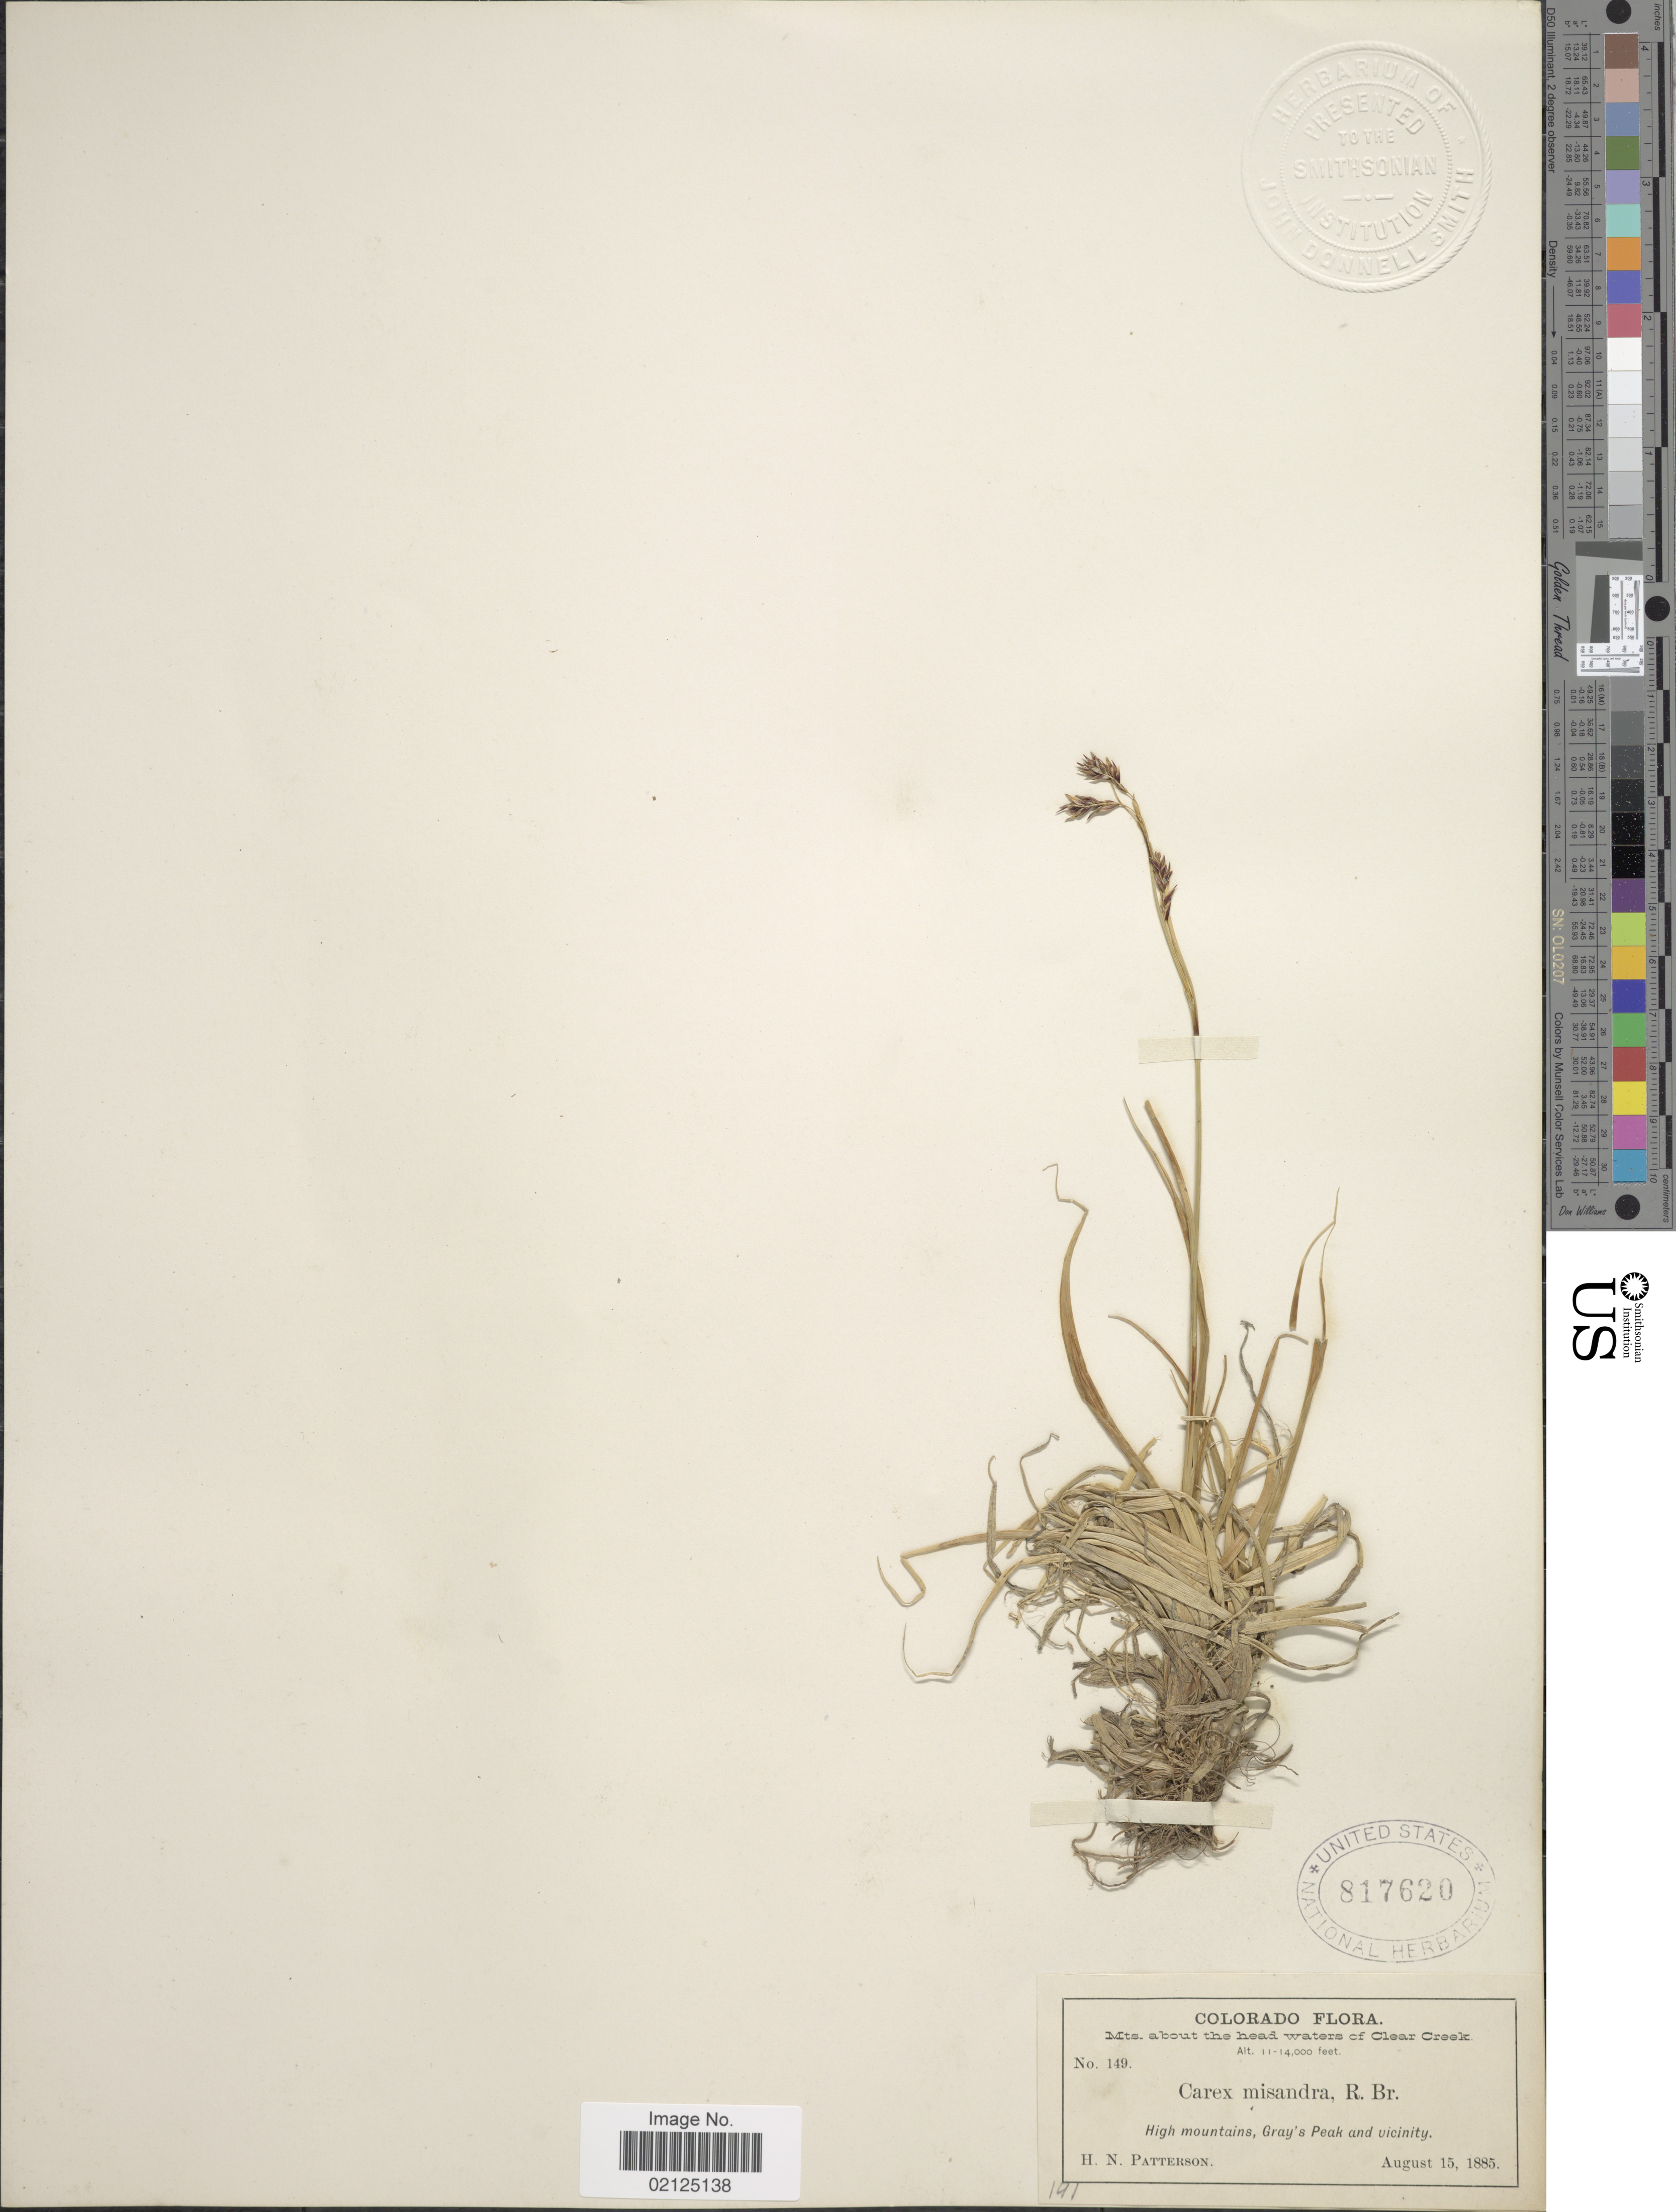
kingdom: Plantae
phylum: Tracheophyta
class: Liliopsida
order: Poales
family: Cyperaceae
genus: Carex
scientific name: Carex fuliginosa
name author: Schkuhr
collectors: H. N. Patterson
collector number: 149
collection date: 1885-08-15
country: United States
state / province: Colorado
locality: Mts about the head waters of Clear Creek, High mountains, Gray's Peak and vicinity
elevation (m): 3353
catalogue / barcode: US 817620